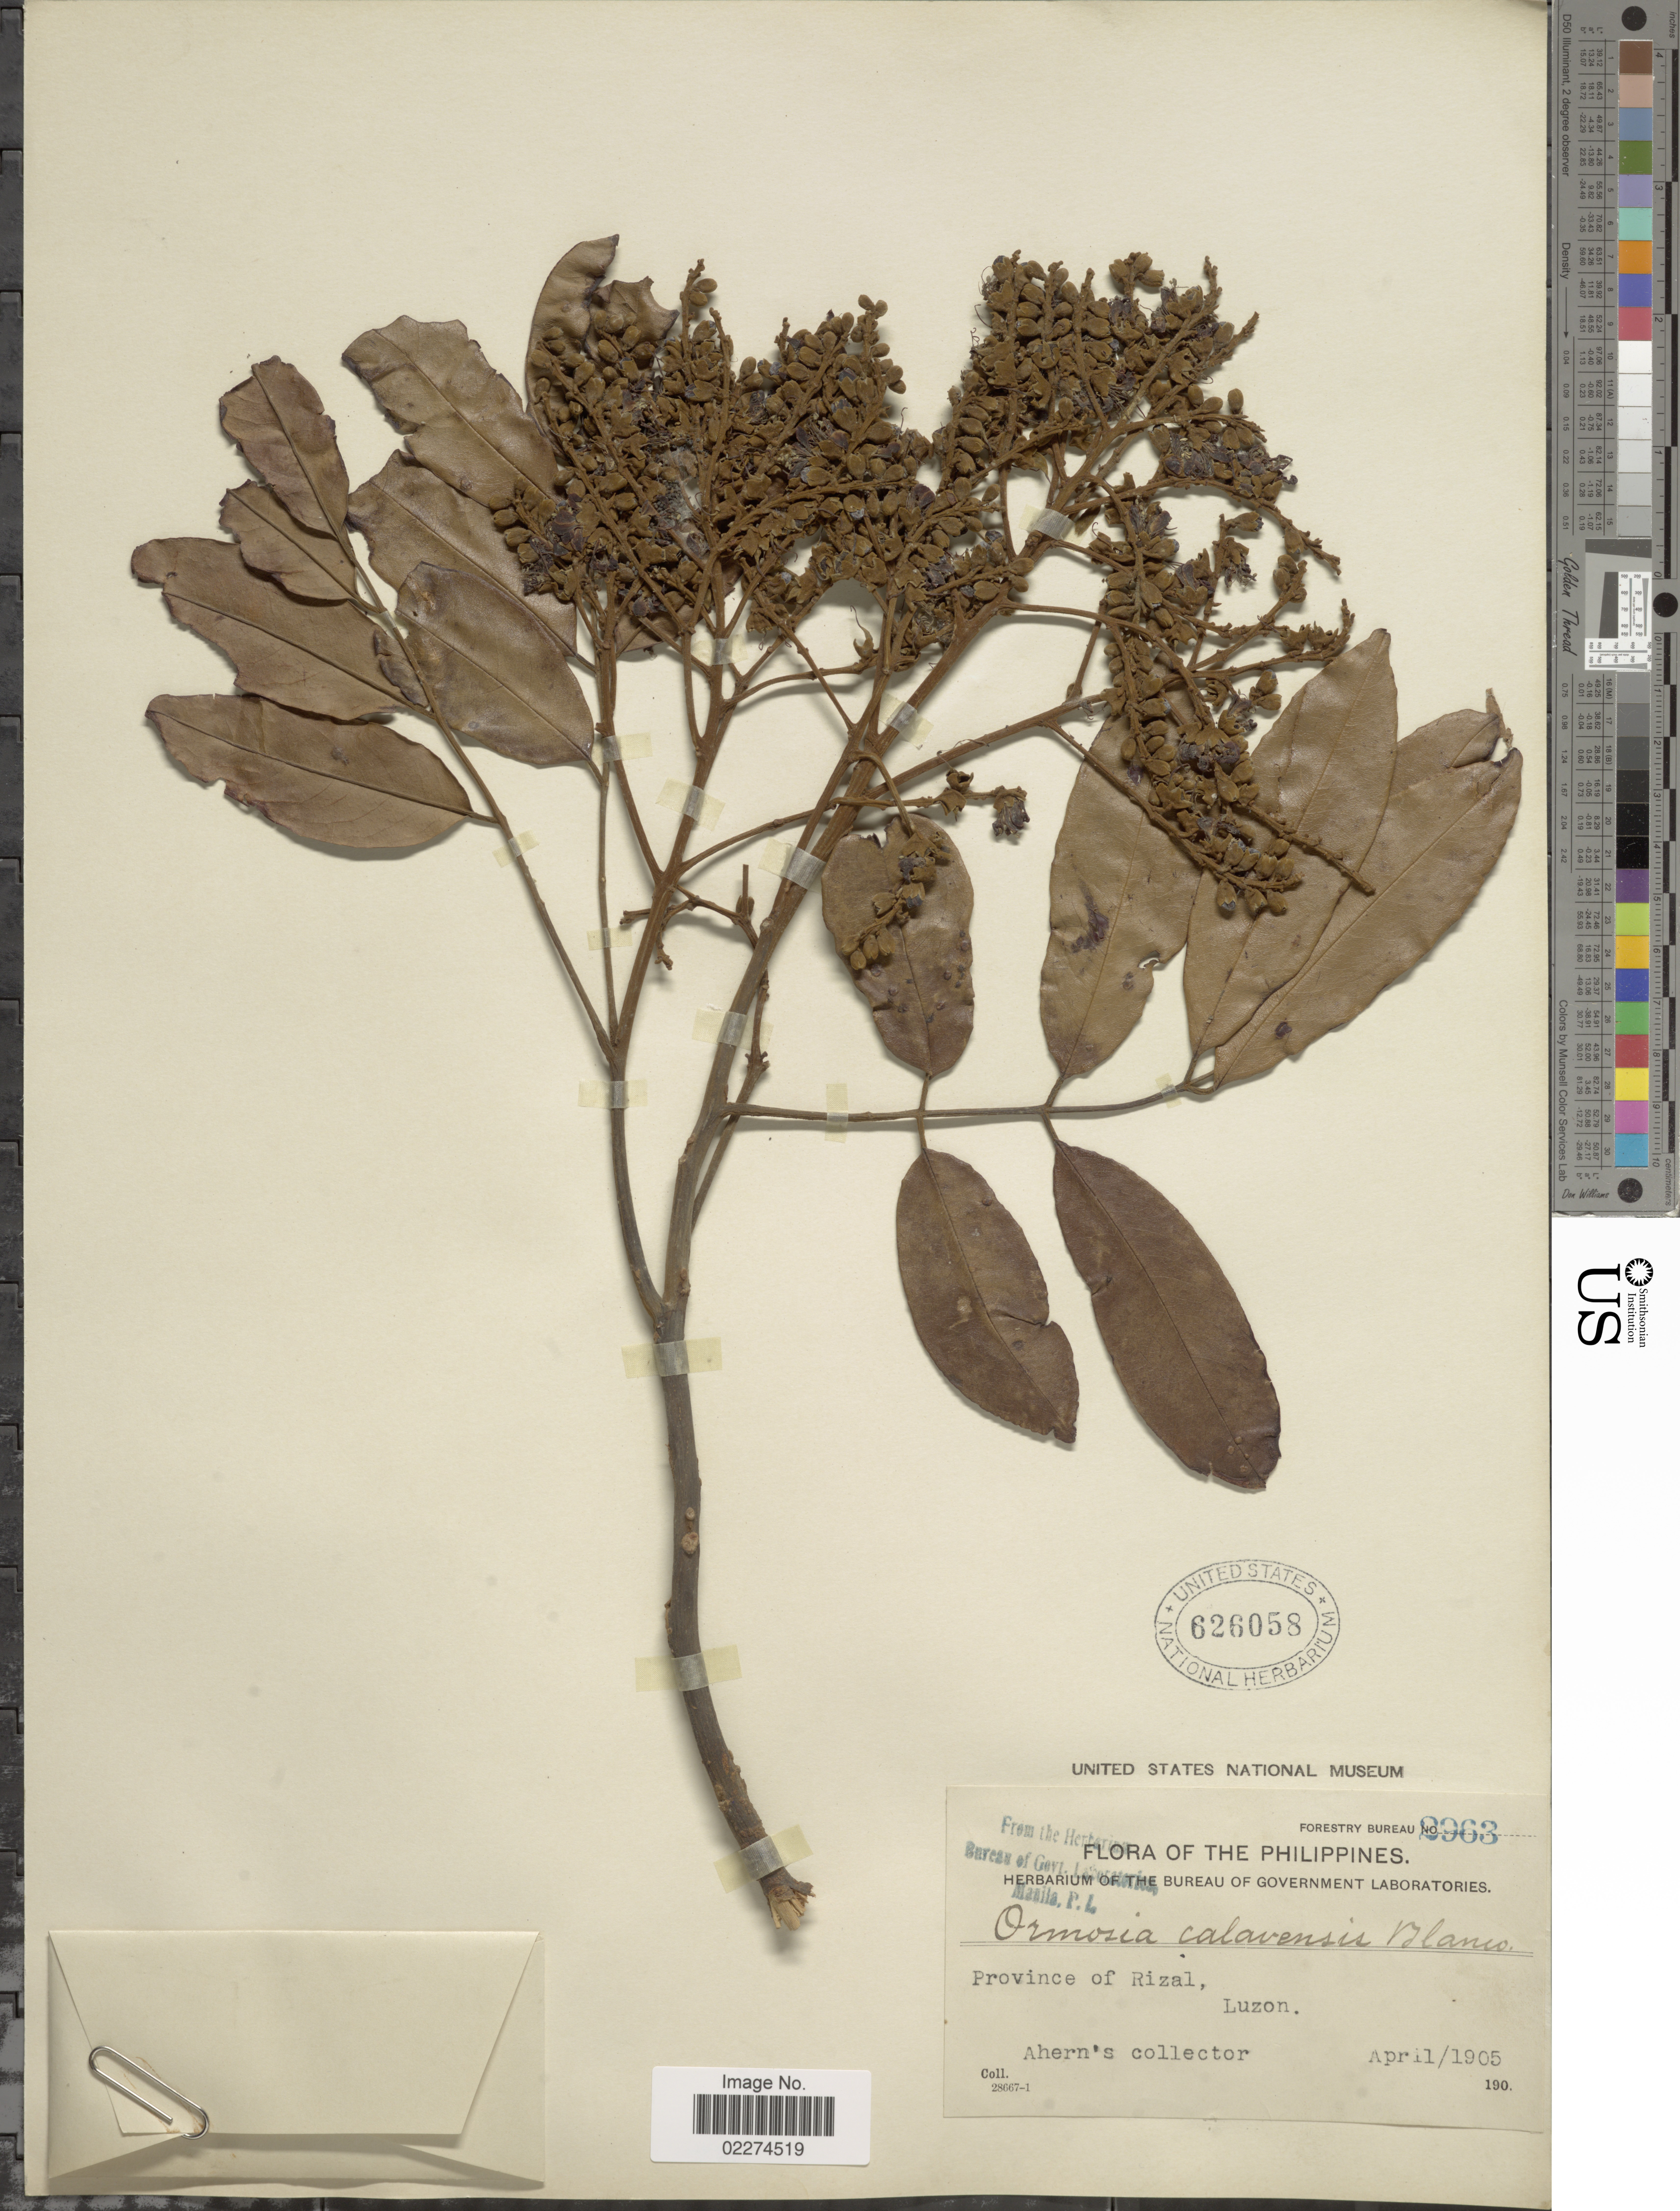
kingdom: Plantae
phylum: Tracheophyta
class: Magnoliopsida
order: Fabales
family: Fabaceae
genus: Ormosia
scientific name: Ormosia calavensis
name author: Azaola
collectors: Ahern's collector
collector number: Forestry Bureau 2963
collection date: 1905-04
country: Philippines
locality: Province of Rizal, Luzon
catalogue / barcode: US 626058